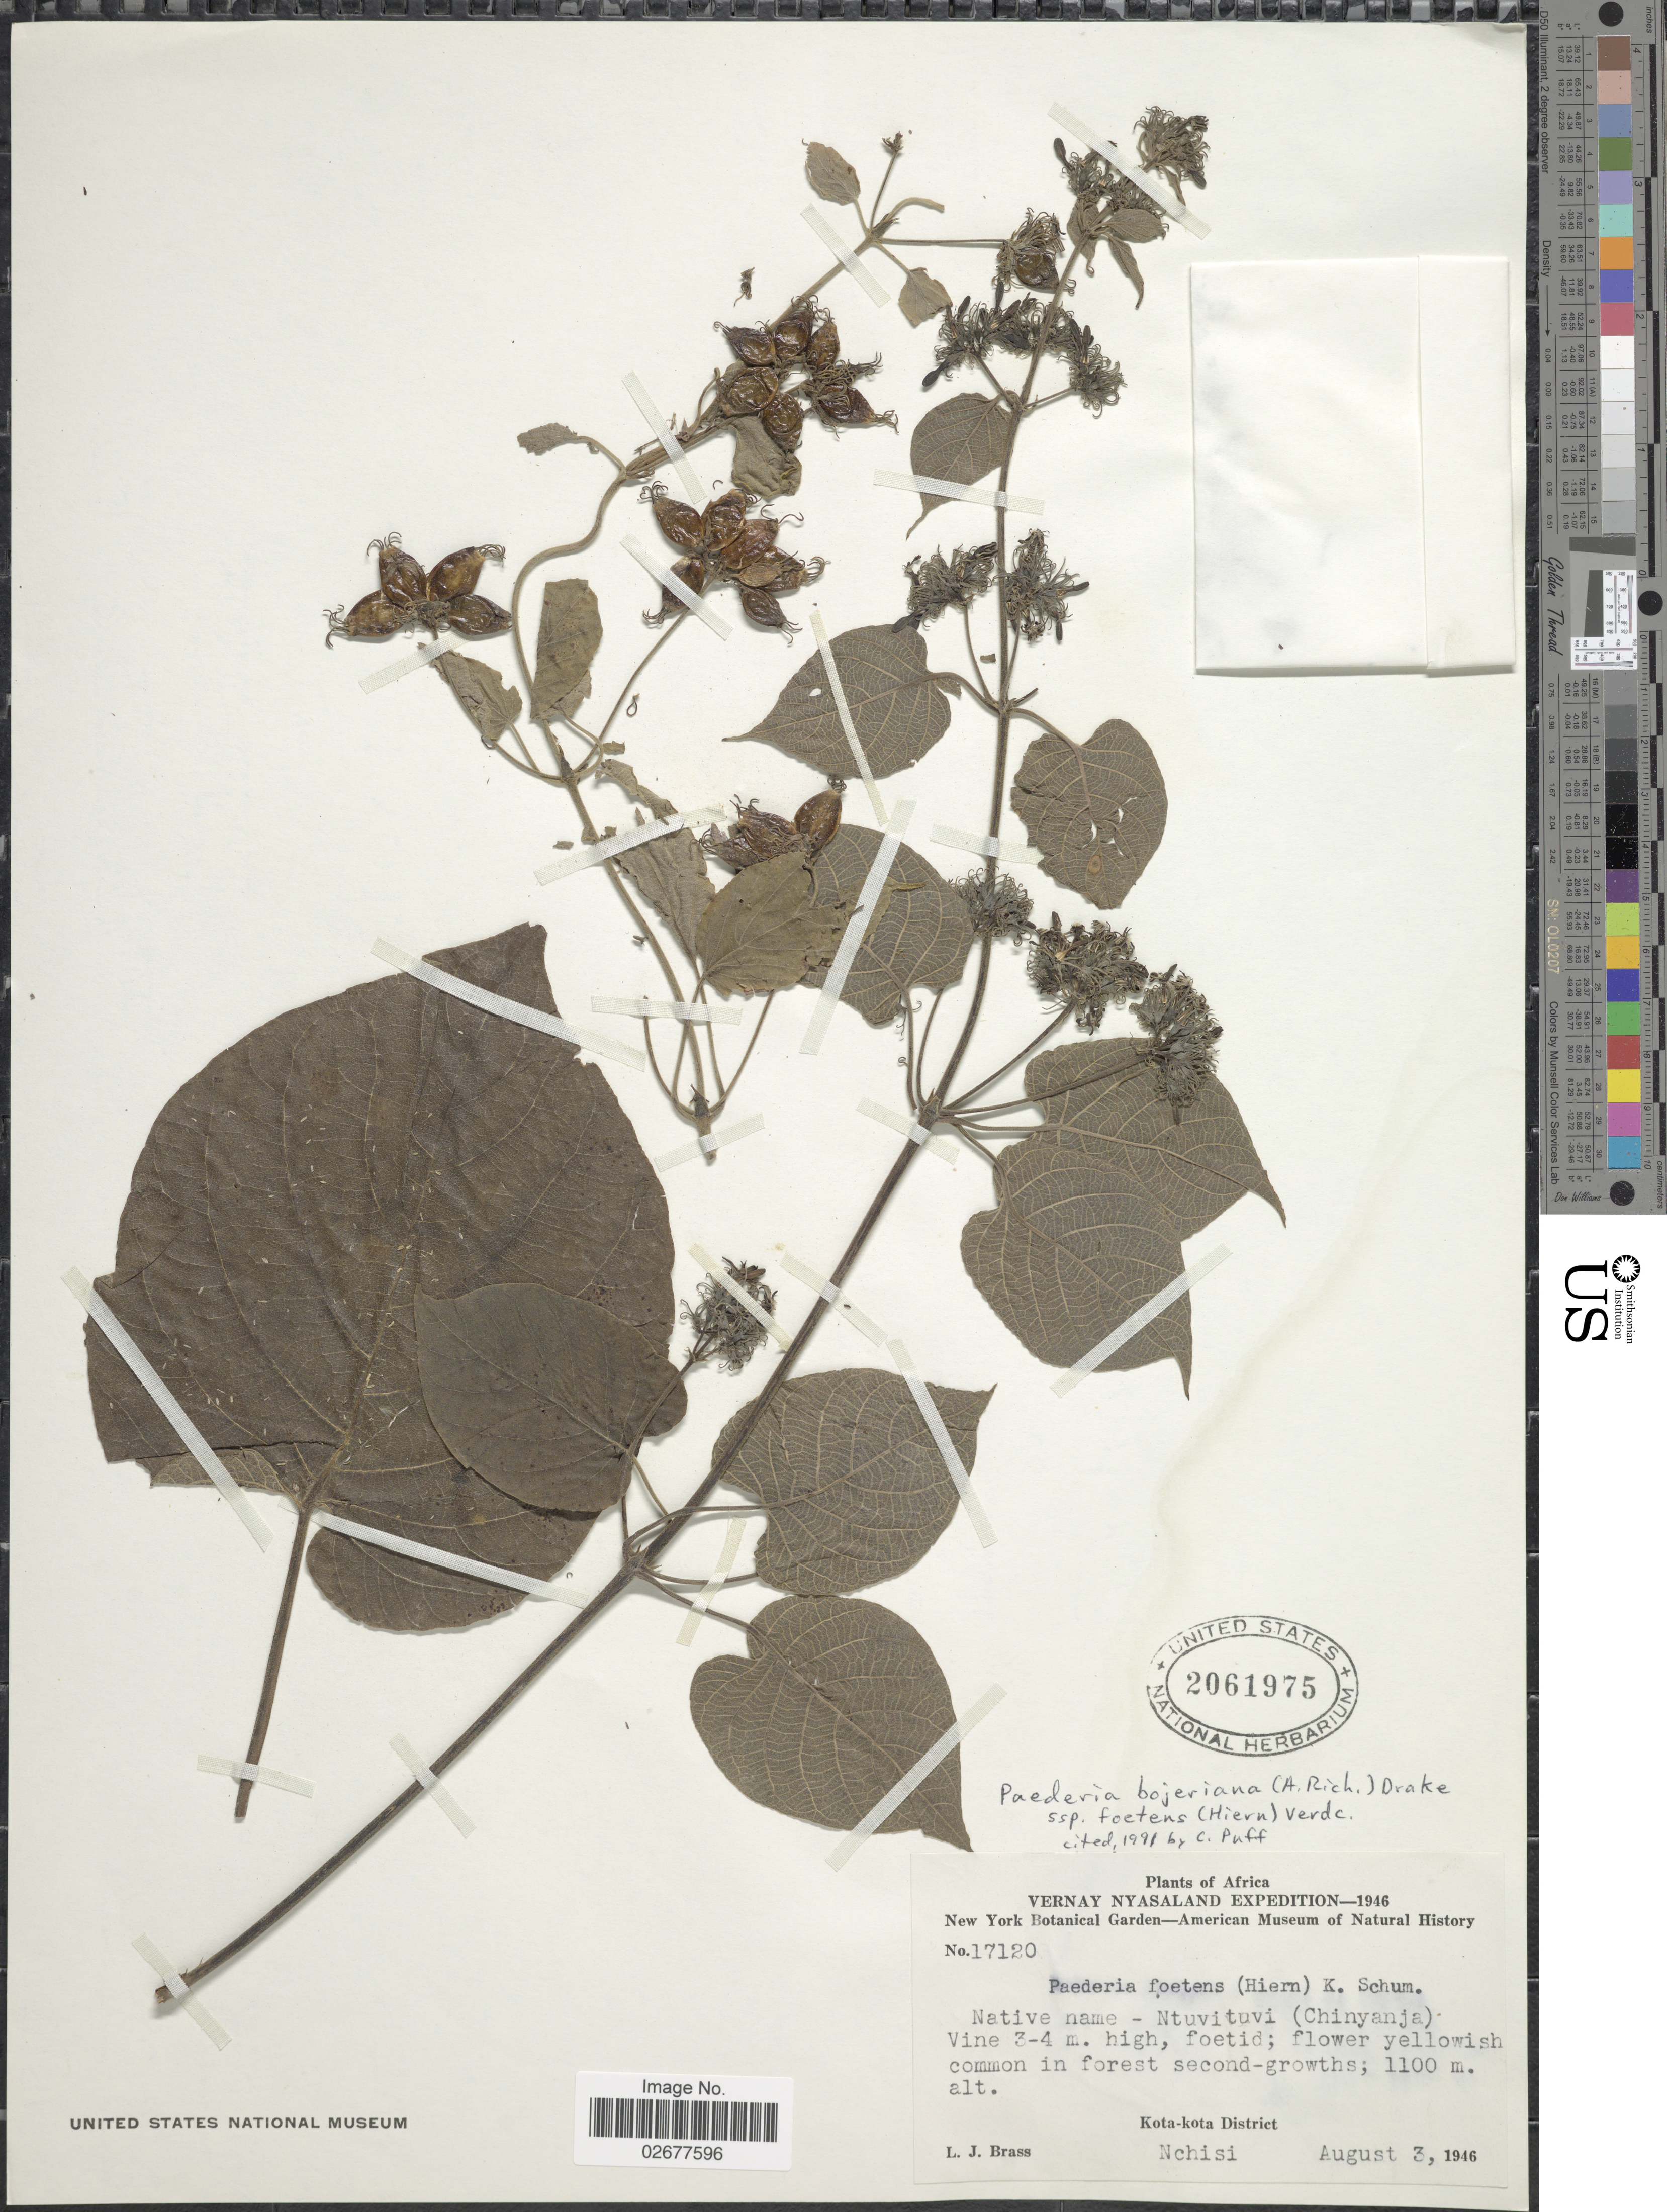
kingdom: Plantae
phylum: Tracheophyta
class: Magnoliopsida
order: Gentianales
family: Rubiaceae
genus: Paederia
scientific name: Paederia bojeriana subsp. foetens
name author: (Hiern) Verdc.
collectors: L. J. Brass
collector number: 17120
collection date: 1946-08-03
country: Malawi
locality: Vernay Nyasaland. Kota-Kota District. Nchisi.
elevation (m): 1100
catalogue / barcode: US 2061975